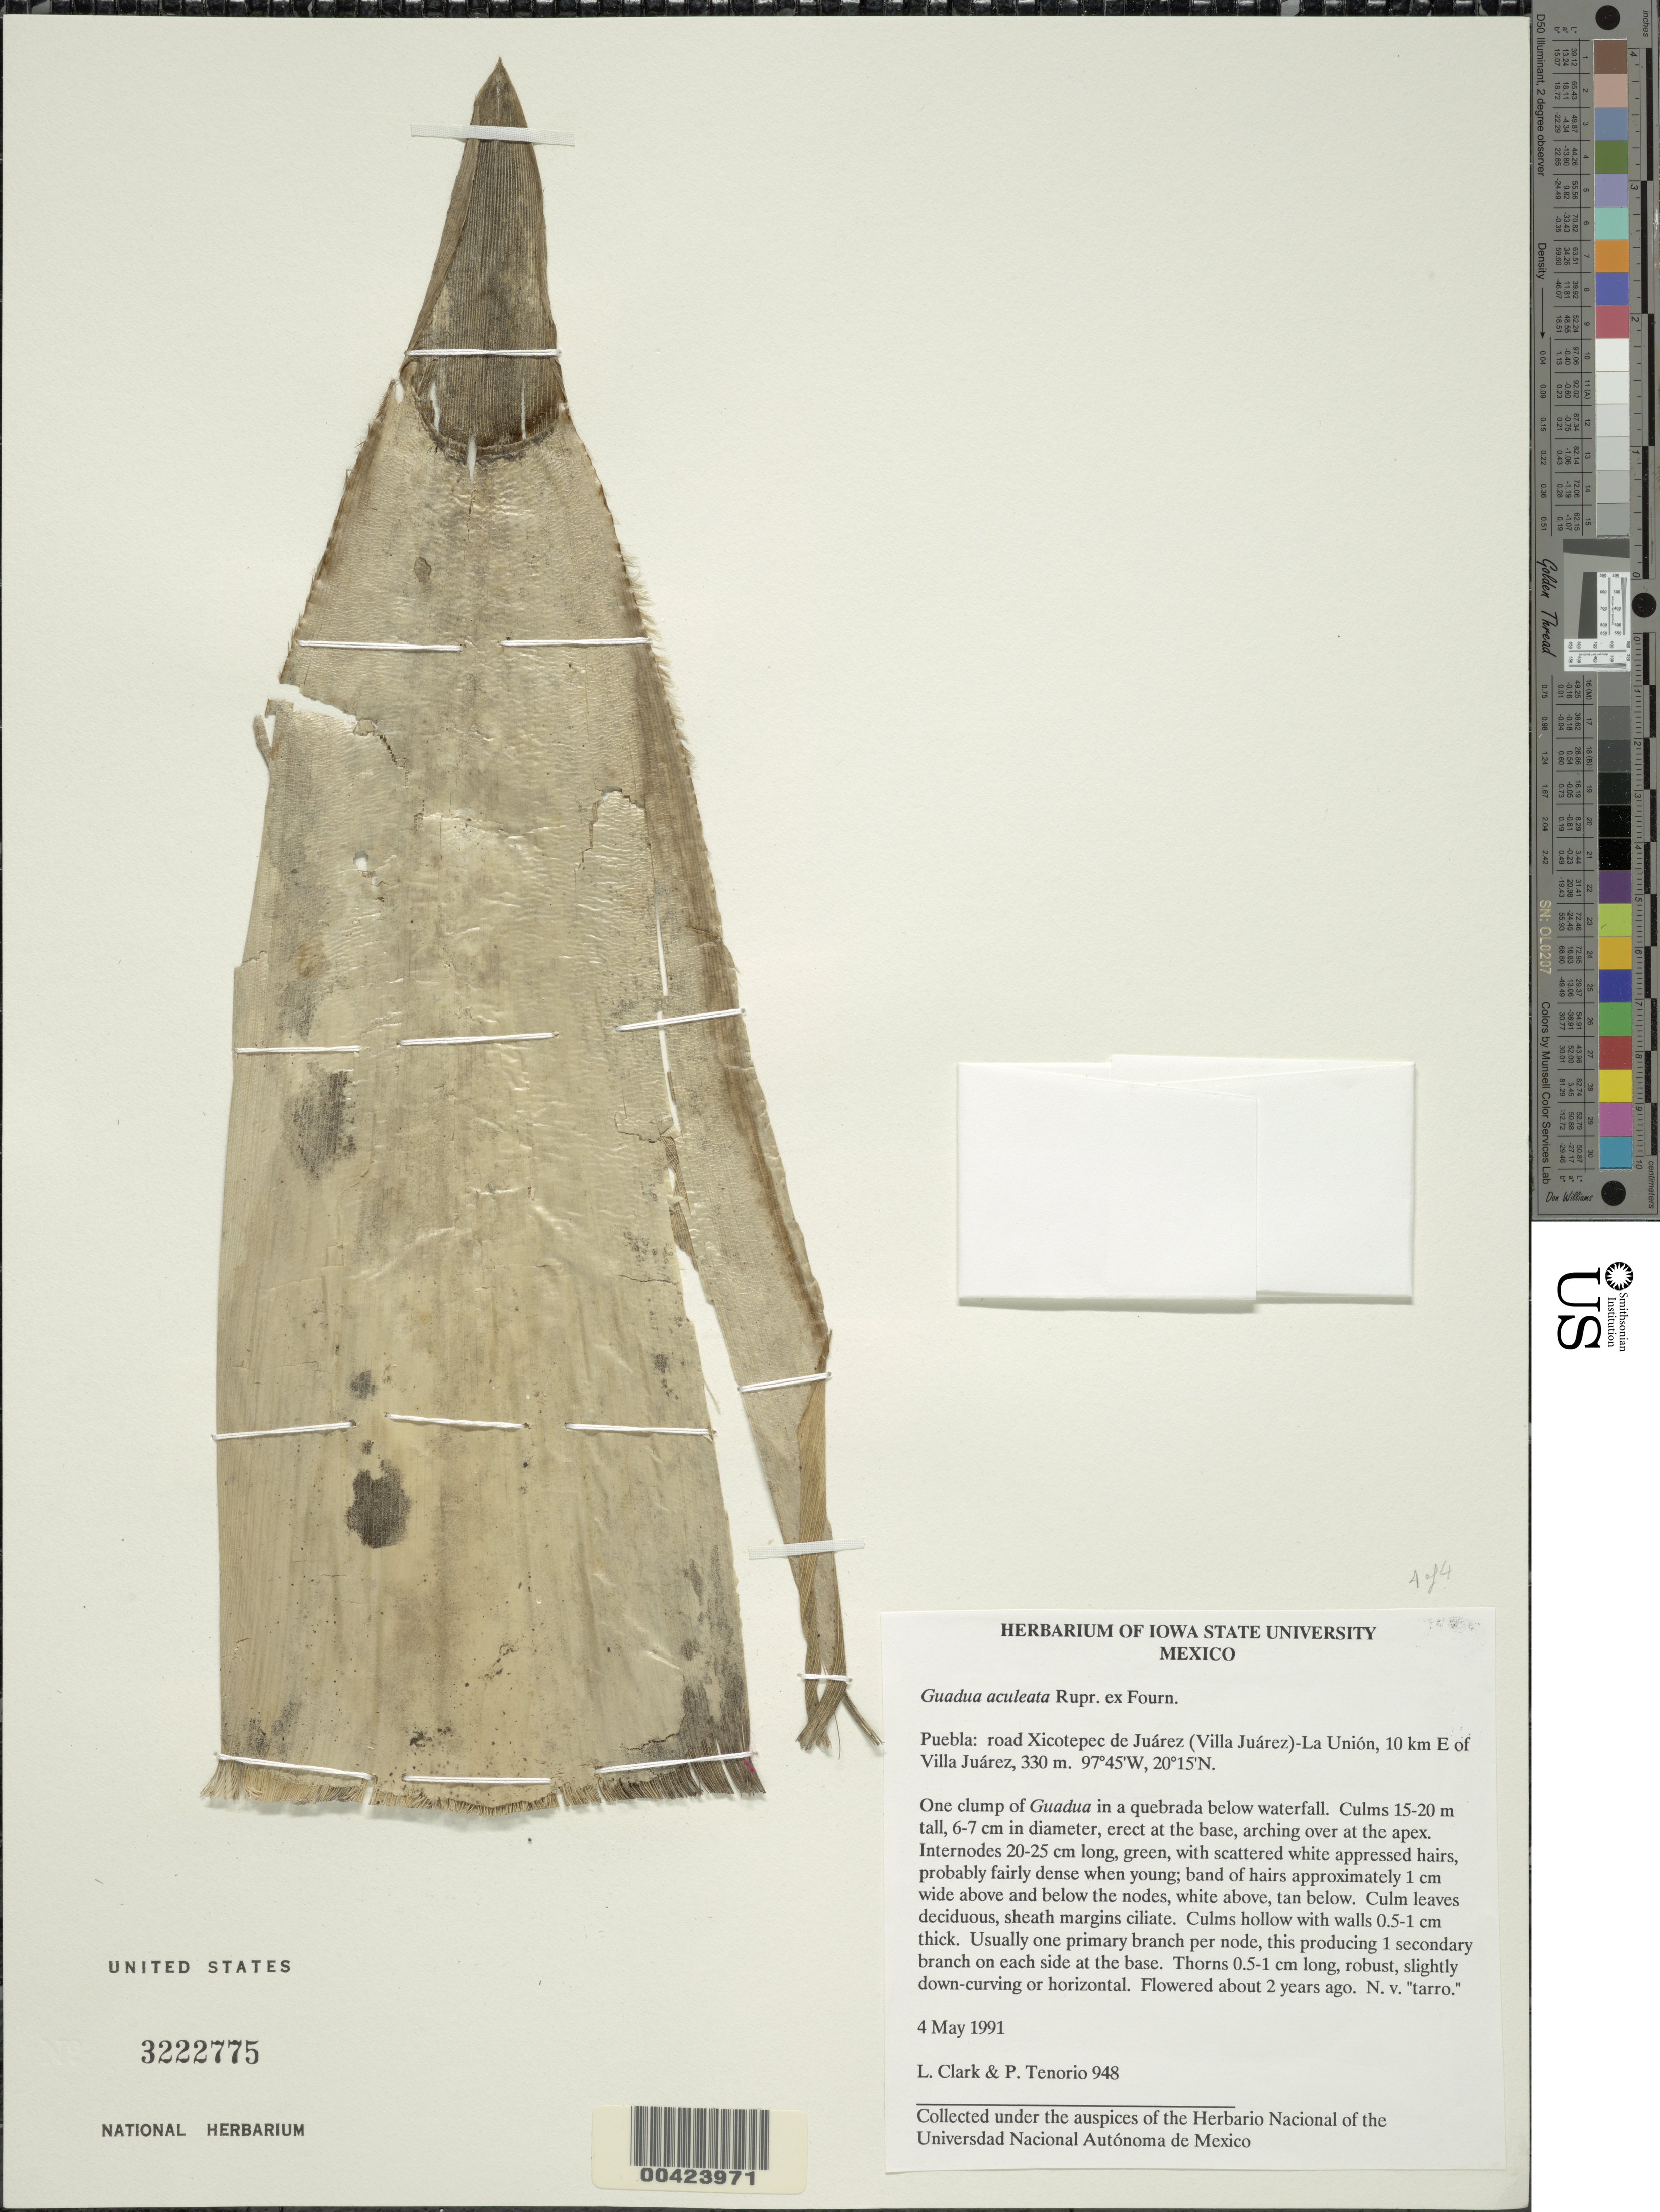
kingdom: Plantae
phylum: Tracheophyta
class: Liliopsida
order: Poales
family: Poaceae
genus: Gigantochloa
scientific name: Gigantochloa levis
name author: (Blanco) Merr.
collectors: L. G. Clark & P. Tenorio L.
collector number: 948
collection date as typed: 04 May 1991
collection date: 1991-05-04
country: Mexico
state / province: Puebla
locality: Villa juarez, 10 km E of; road xicotepec de juarez (villa juarez) - la union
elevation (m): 330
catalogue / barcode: US 3222775